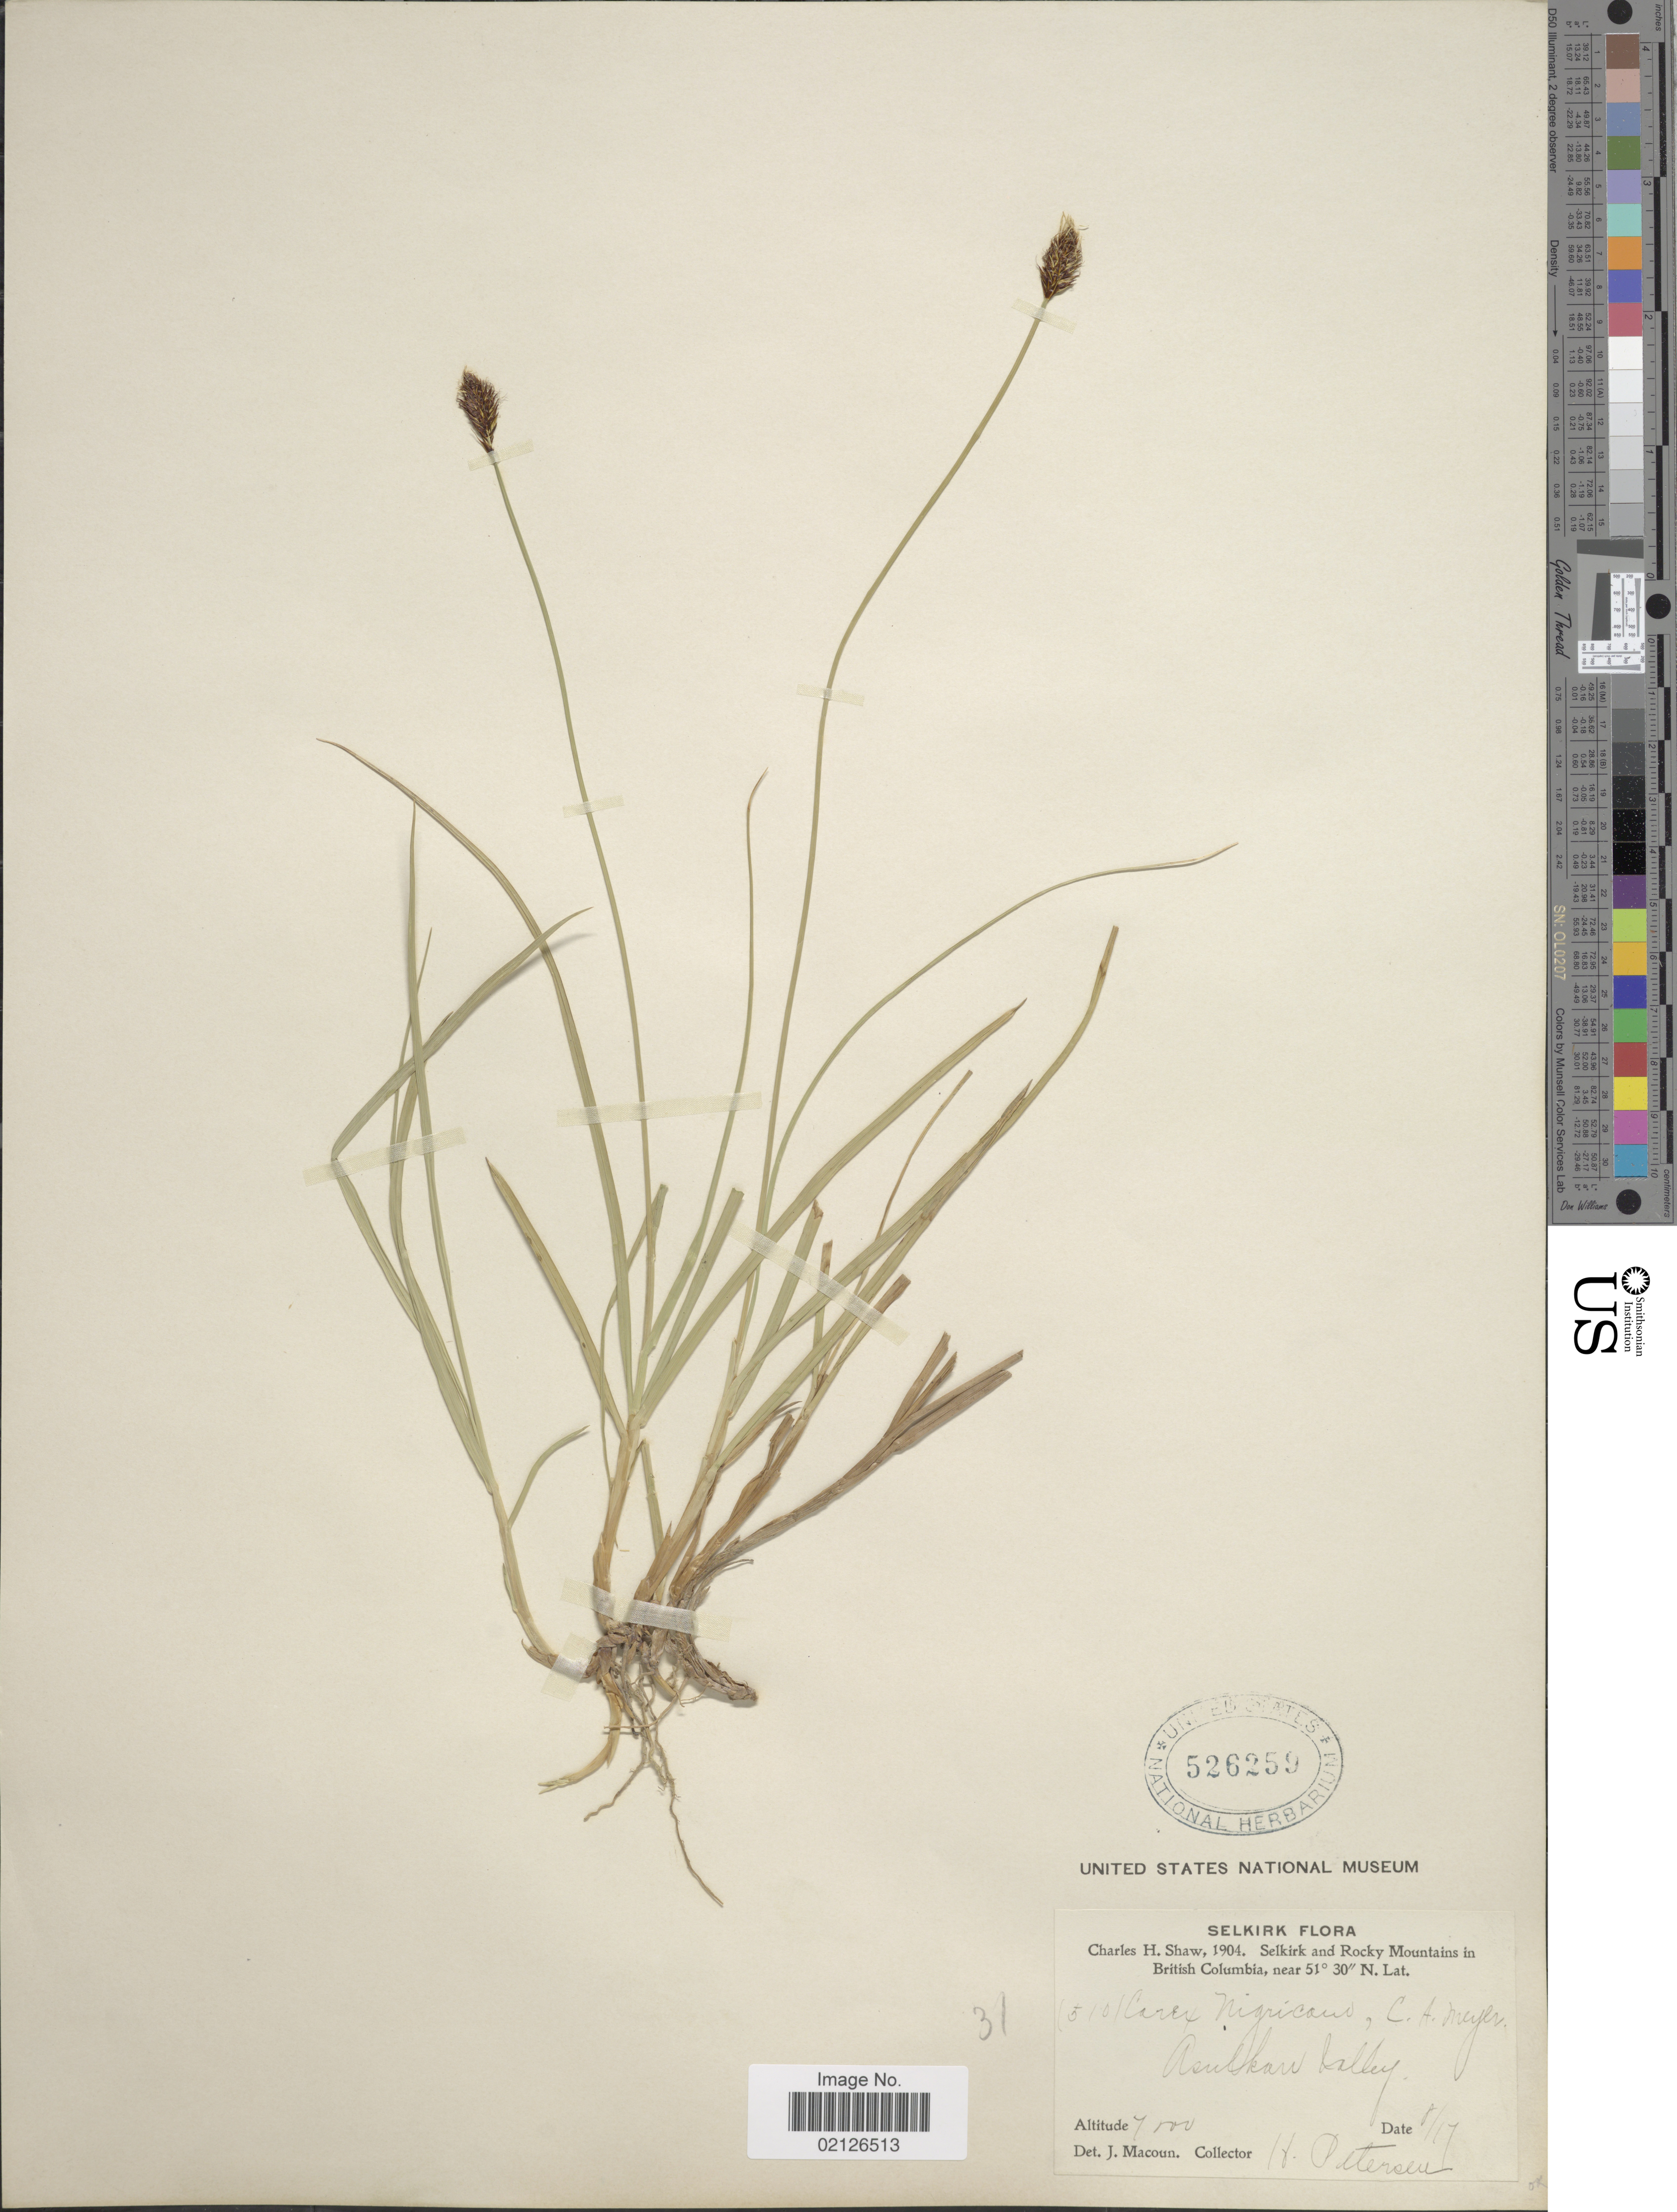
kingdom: Plantae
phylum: Tracheophyta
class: Liliopsida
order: Poales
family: Cyperaceae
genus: Carex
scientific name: Carex nigricans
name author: C.A. Mey.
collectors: H. Petersen & C. H. Shaw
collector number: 510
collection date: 1904-08-17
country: Canada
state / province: British Columbia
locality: Selkirk, Selkirk and Rocky Mountains, Asulkan Valley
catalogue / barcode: US 526259